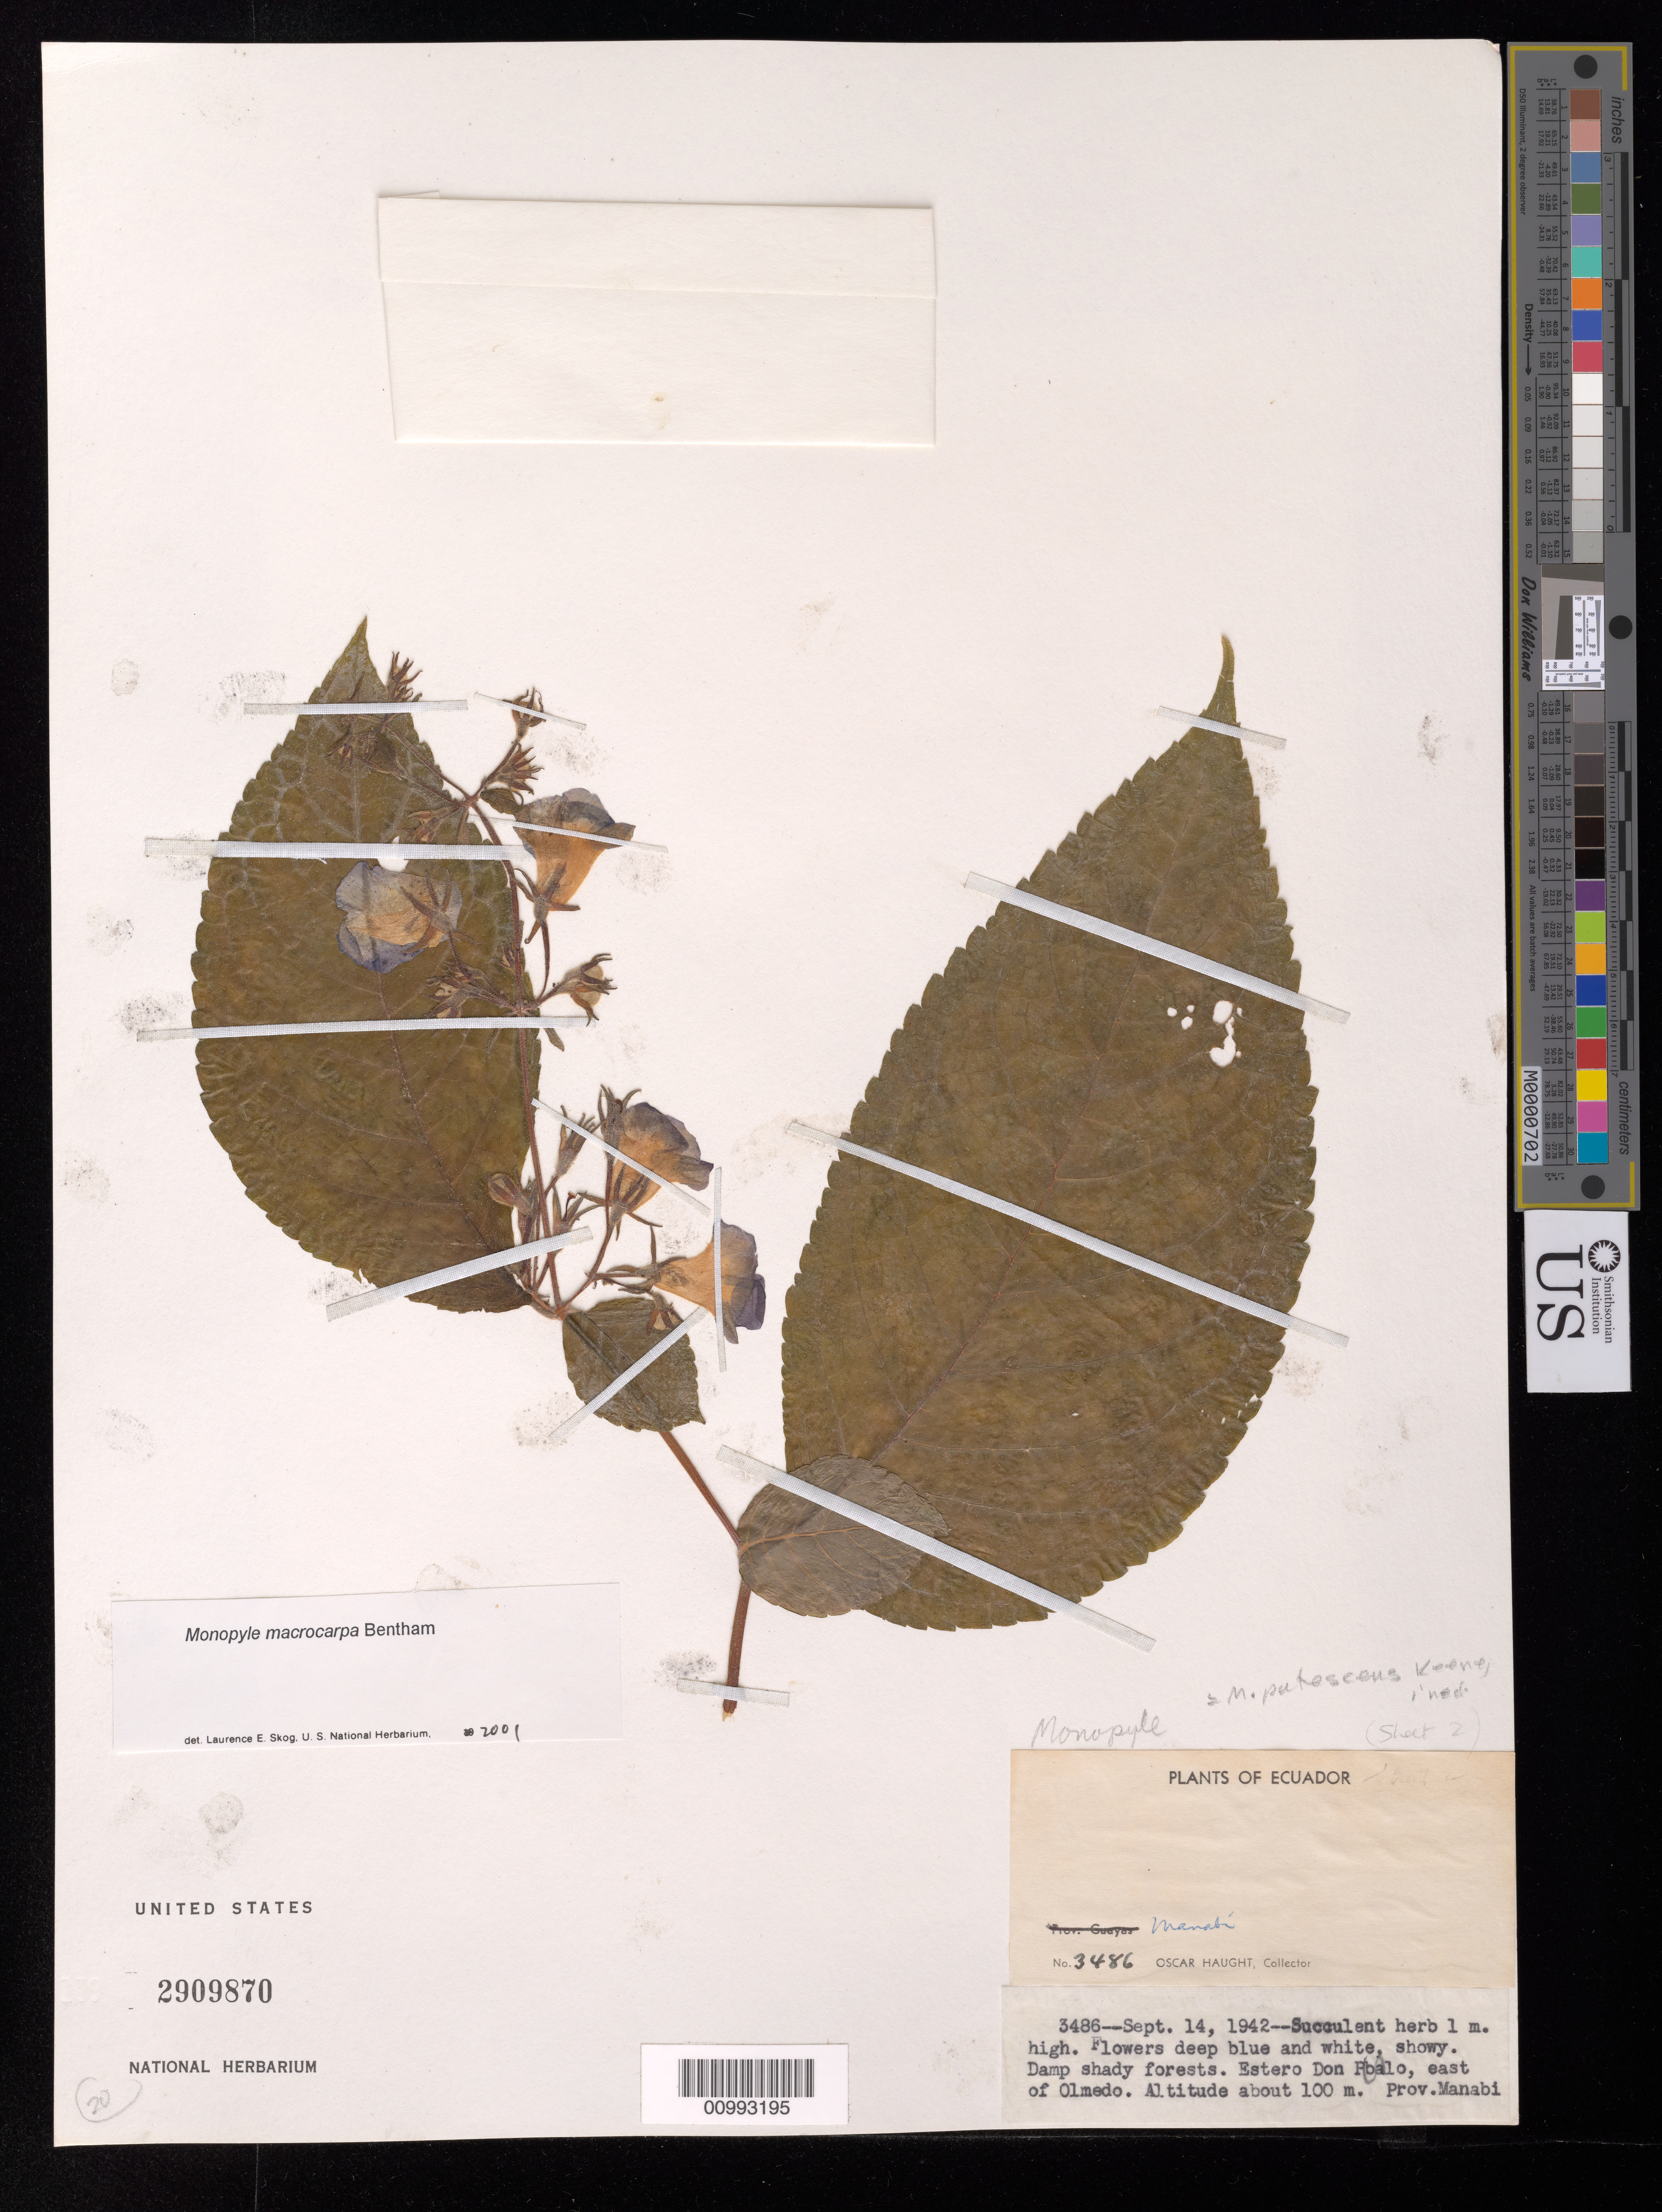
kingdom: Plantae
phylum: Tracheophyta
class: Magnoliopsida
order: Lamiales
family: Gesneriaceae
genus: Monopyle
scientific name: Monopyle macrocarpa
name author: Benth.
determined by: Skog, Laurence E.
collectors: O. L. Haught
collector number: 3486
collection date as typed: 14 Sep 1942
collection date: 1942-09-14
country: Ecuador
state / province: Manabí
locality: Estero Don Pablo, E of Olmedo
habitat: Damp shady forests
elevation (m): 100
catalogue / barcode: US 2909870